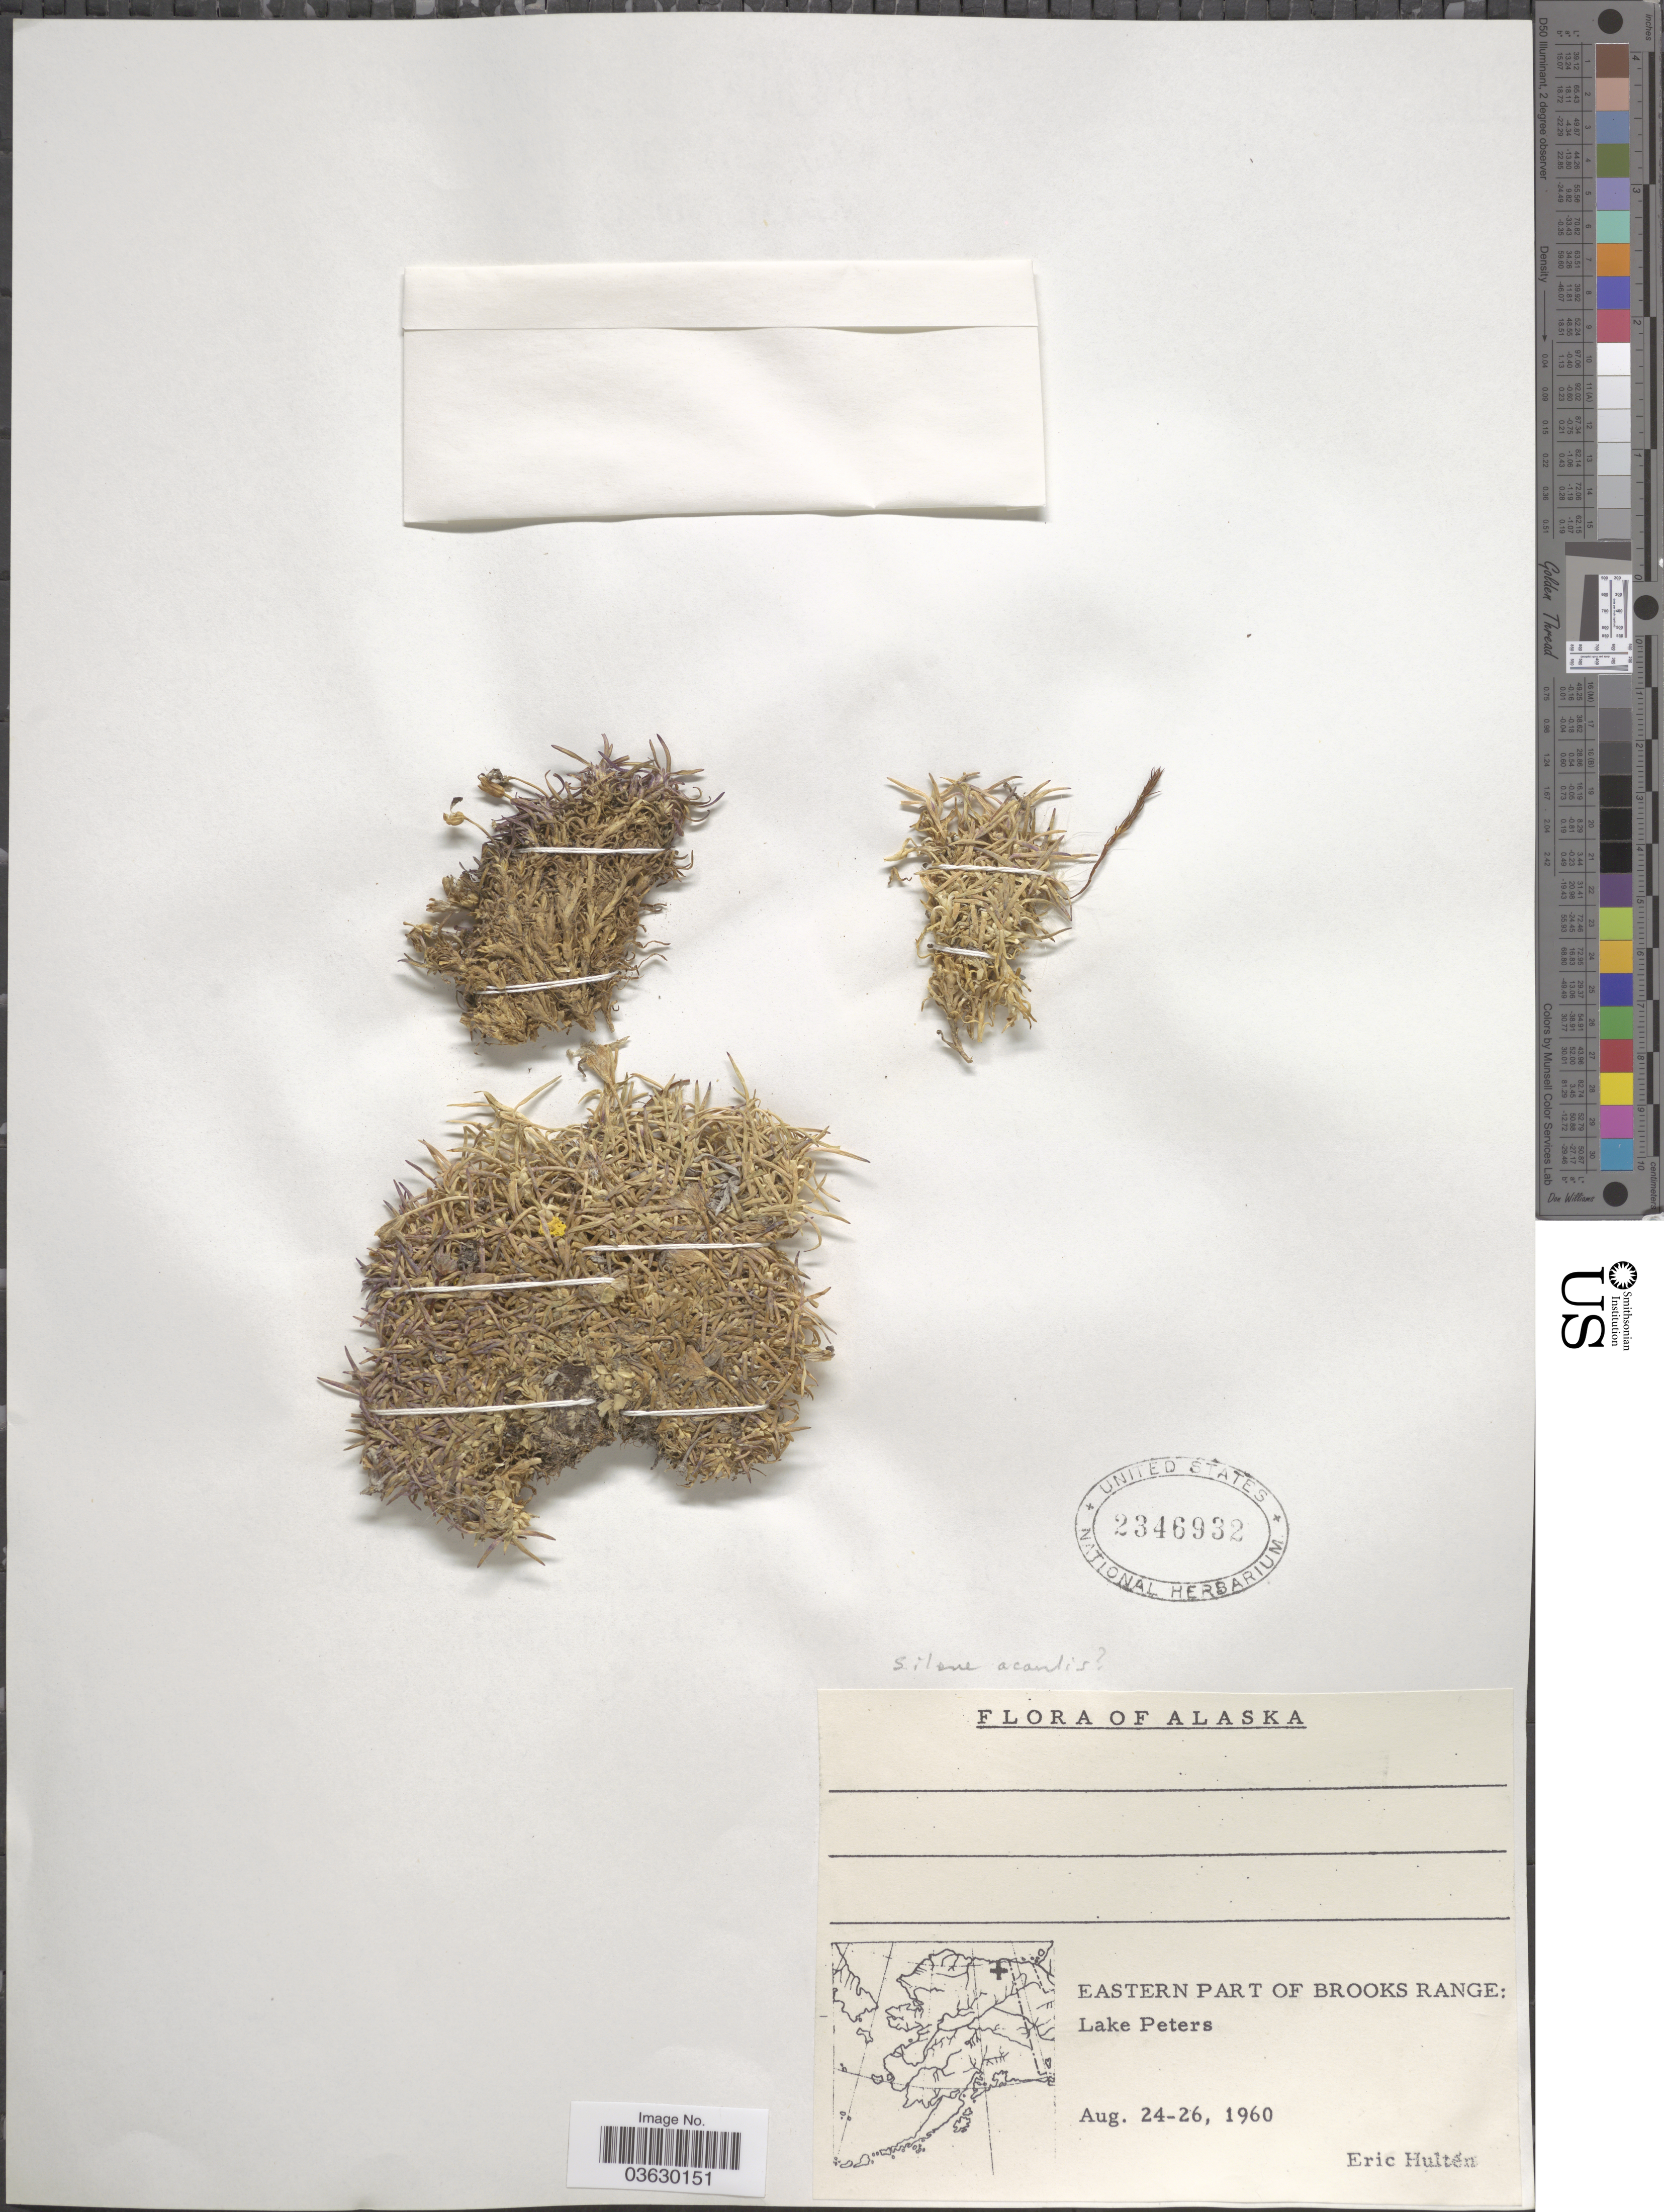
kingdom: Plantae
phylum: Tracheophyta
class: Magnoliopsida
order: Caryophyllales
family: Caryophyllaceae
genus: Silene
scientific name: Silene acaulis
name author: (L.) Jacq.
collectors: E. G. Hultén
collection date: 1960-08-24/1960-08-26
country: United States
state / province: Alaska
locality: Eastern part of Brooks Range: Lake Peters.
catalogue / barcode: US 2346932